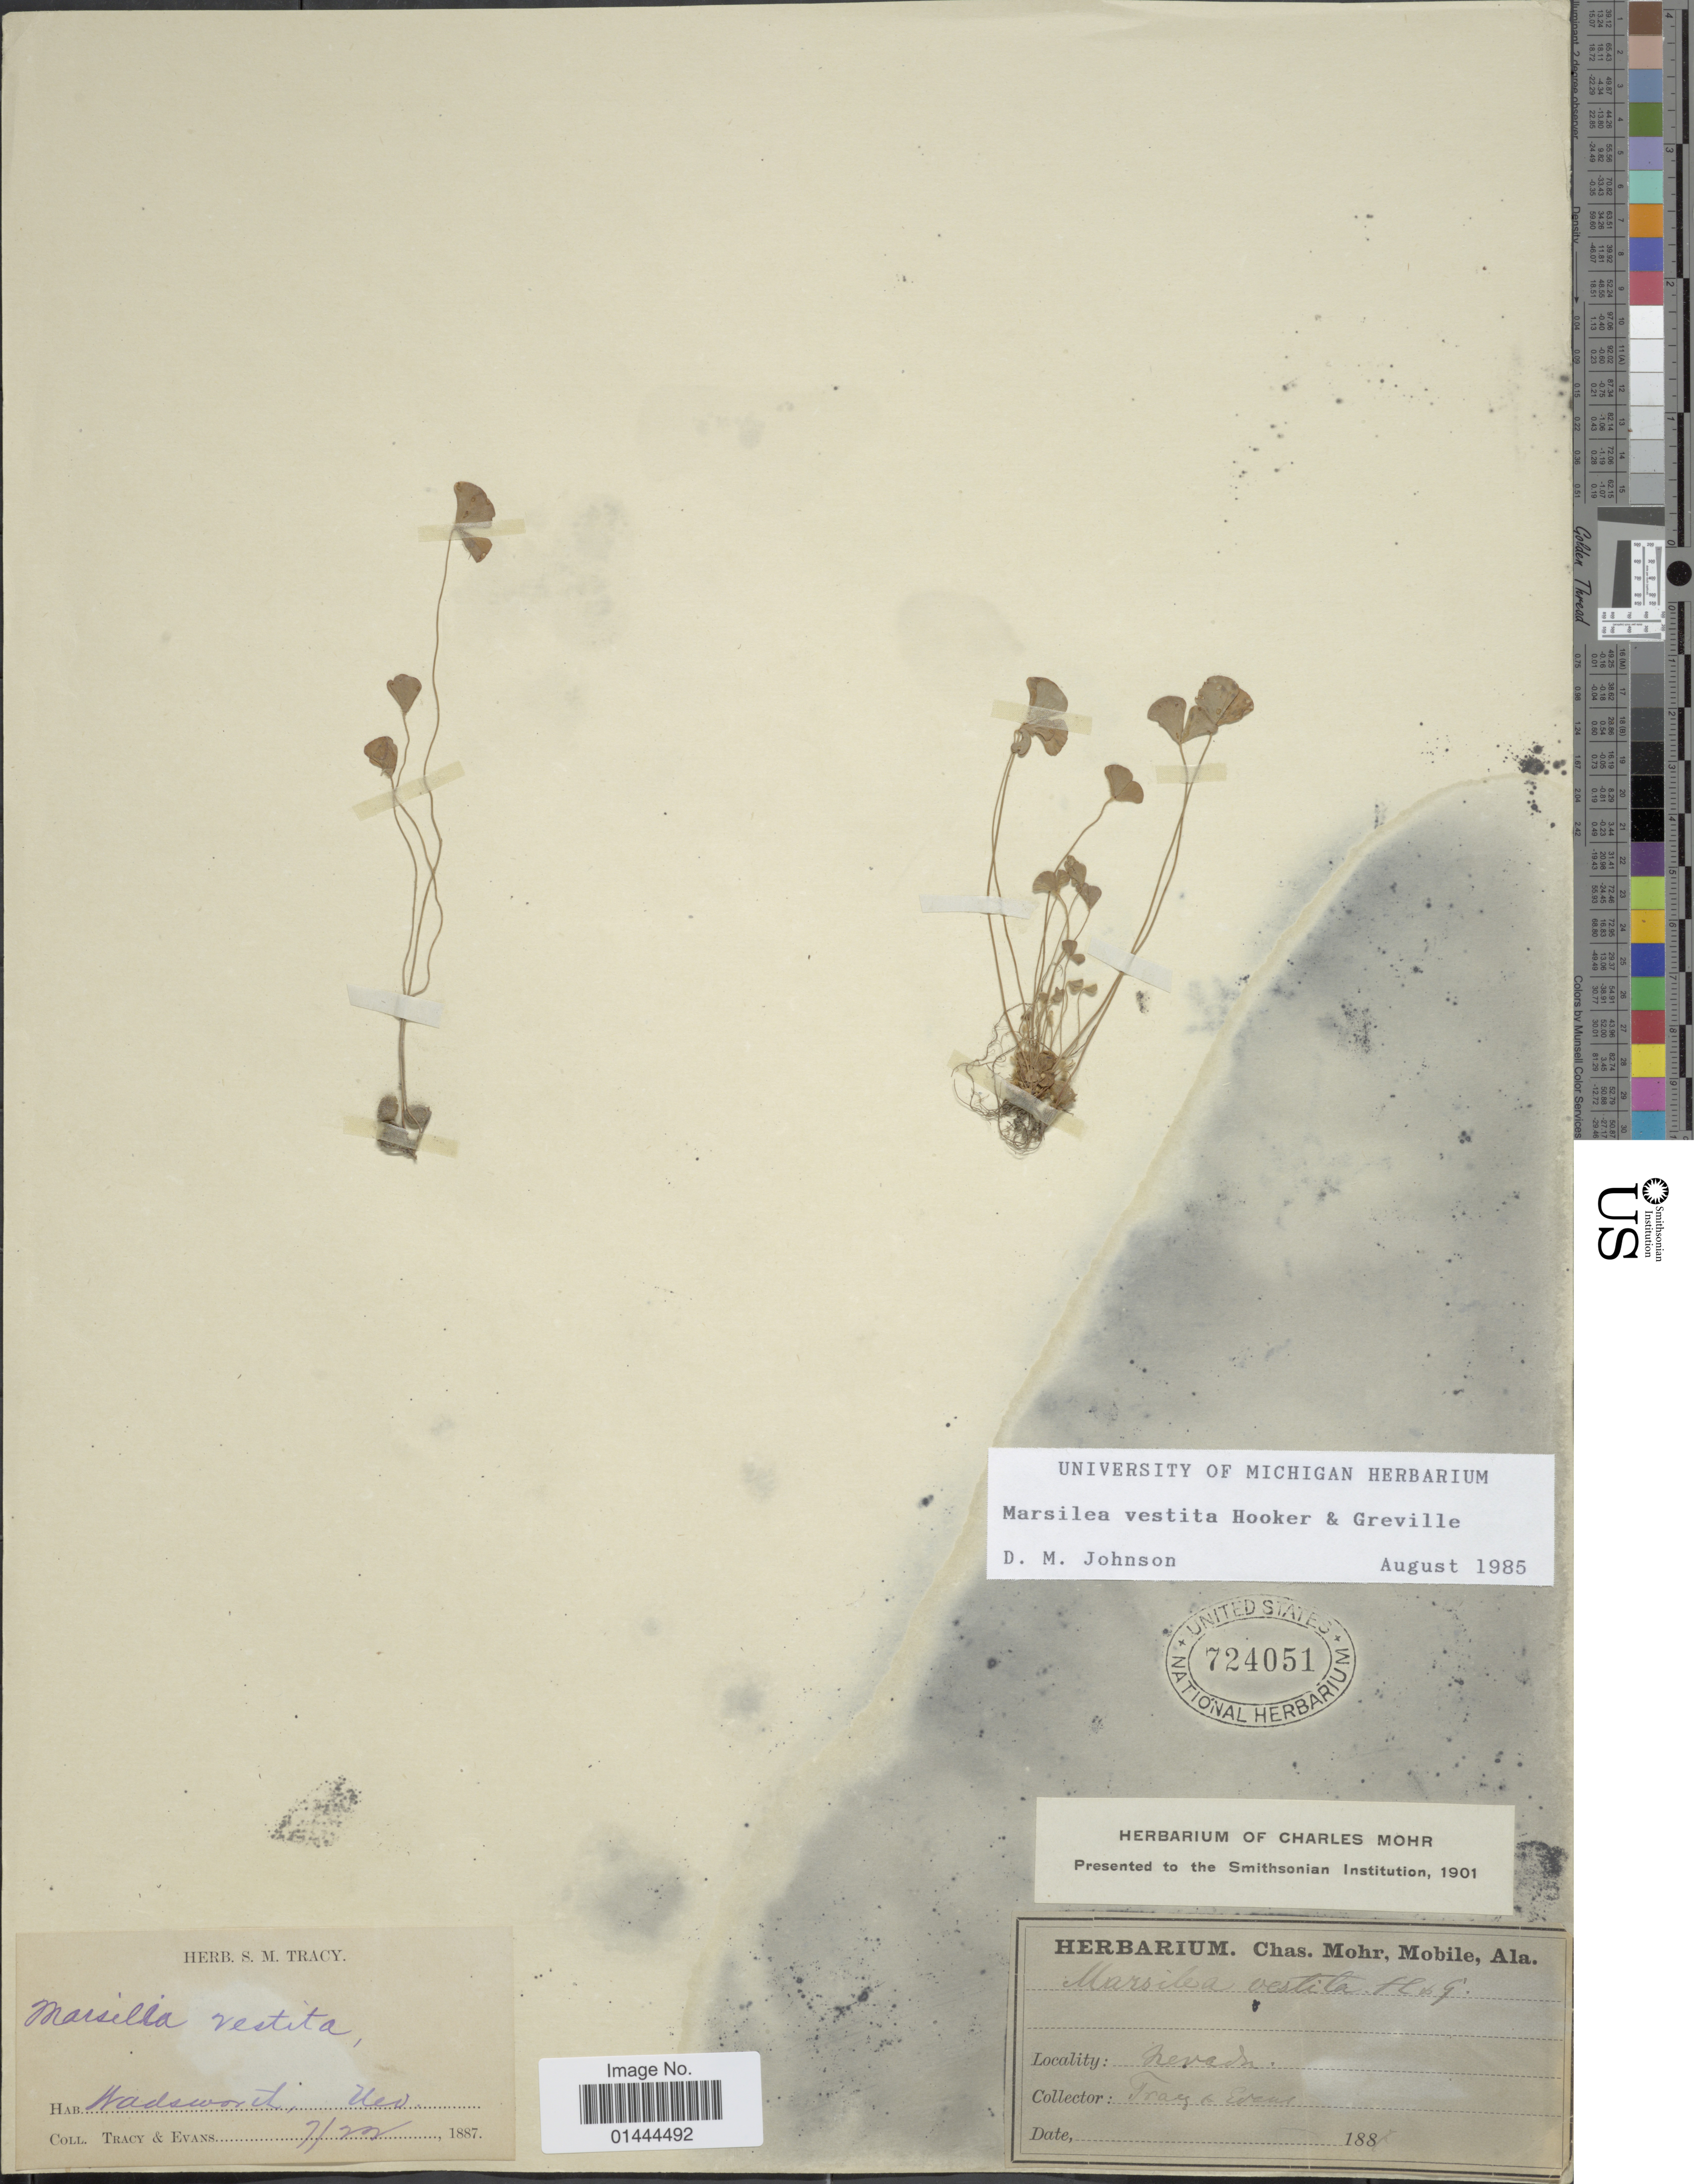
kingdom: Plantae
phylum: Tracheophyta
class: Polypodiopsida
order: Salviniales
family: Marsileaceae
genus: Marsilea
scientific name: Marsilea vestita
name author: Hook. & Grev.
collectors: -. Tracy & -- Evans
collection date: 1887-07-22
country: United States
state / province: Nevada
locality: Wadsworth, Nev.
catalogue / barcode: US 724051